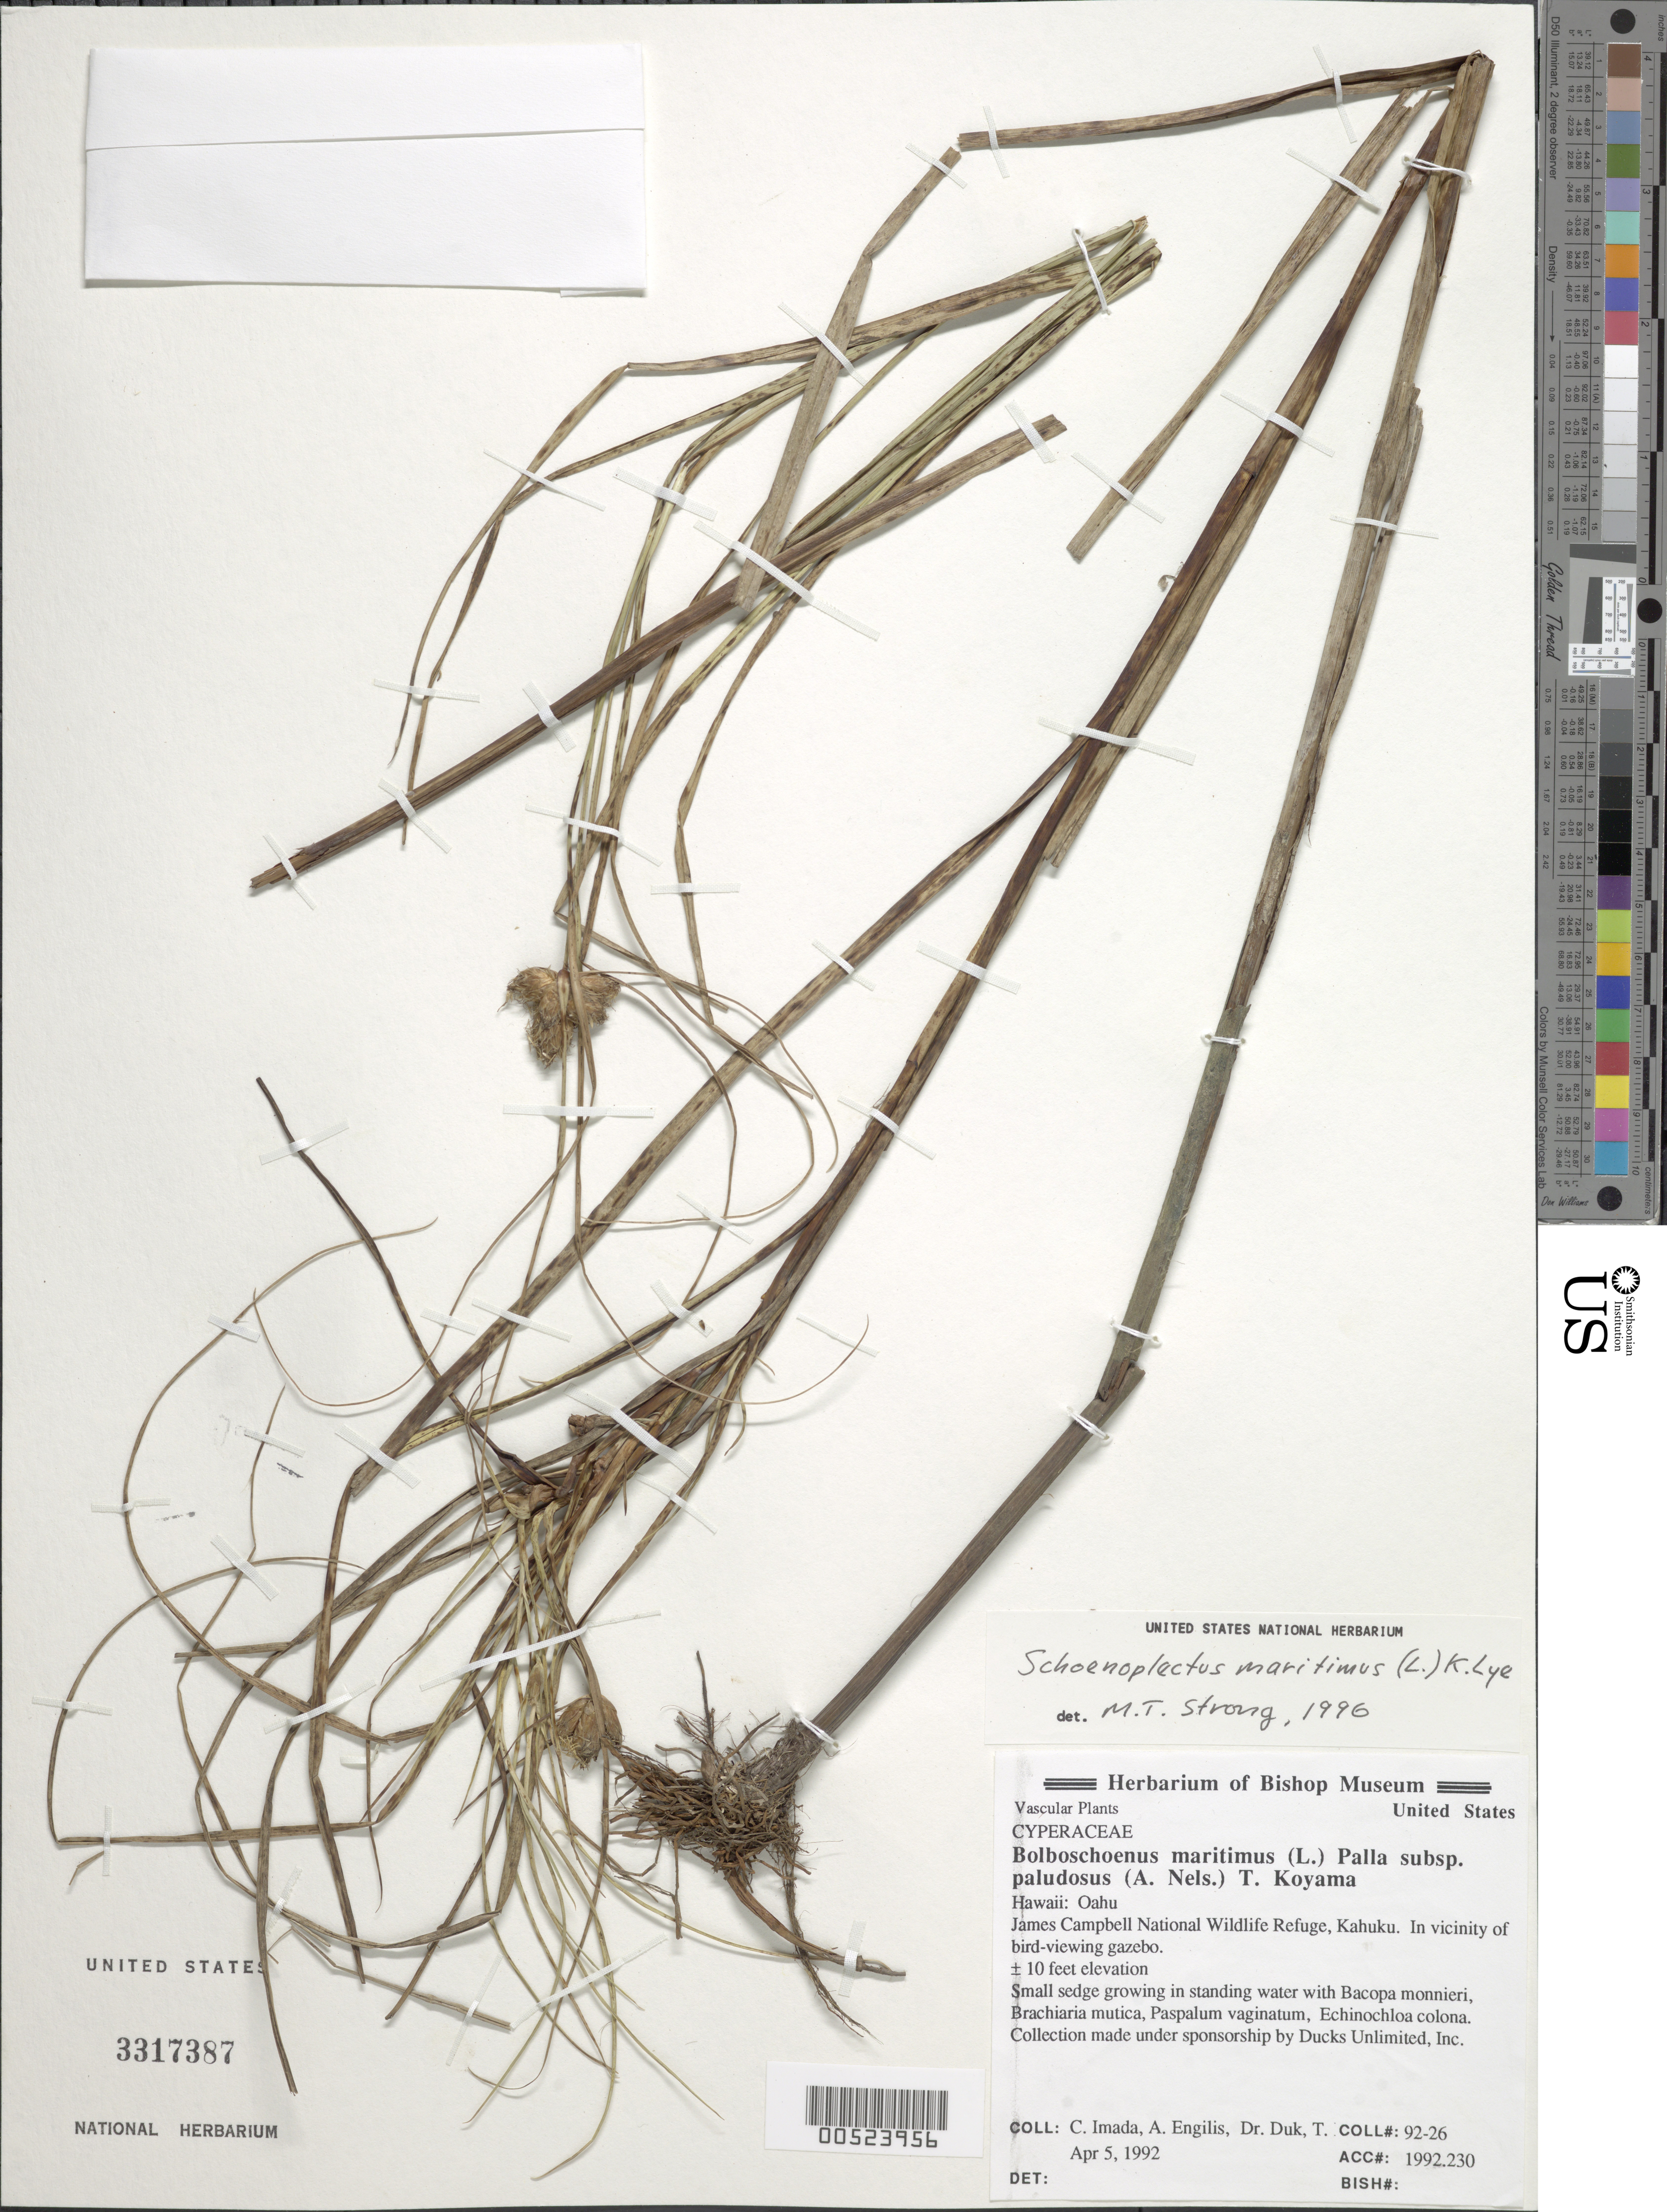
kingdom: Plantae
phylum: Tracheophyta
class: Liliopsida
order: Poales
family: Cyperaceae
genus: Bolboschoenus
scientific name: Bolboschoenus maritimus subsp. paludosus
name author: (A. Nelson) T. Koyama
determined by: Strong, M. T., (US), Smithsonian Institution - National Museum of Natural History (UNITED STATES)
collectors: C. Imada, A. Engilis & T. Duk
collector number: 92-26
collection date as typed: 5 Apr 1992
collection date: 1992-04-05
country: United States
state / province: Hawaii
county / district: Honolulu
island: Oahu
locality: James Campbell National Wildlife Refuge, Kahuku, in vicinity of the bird-viewing gazebo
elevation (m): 3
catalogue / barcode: US 3317387